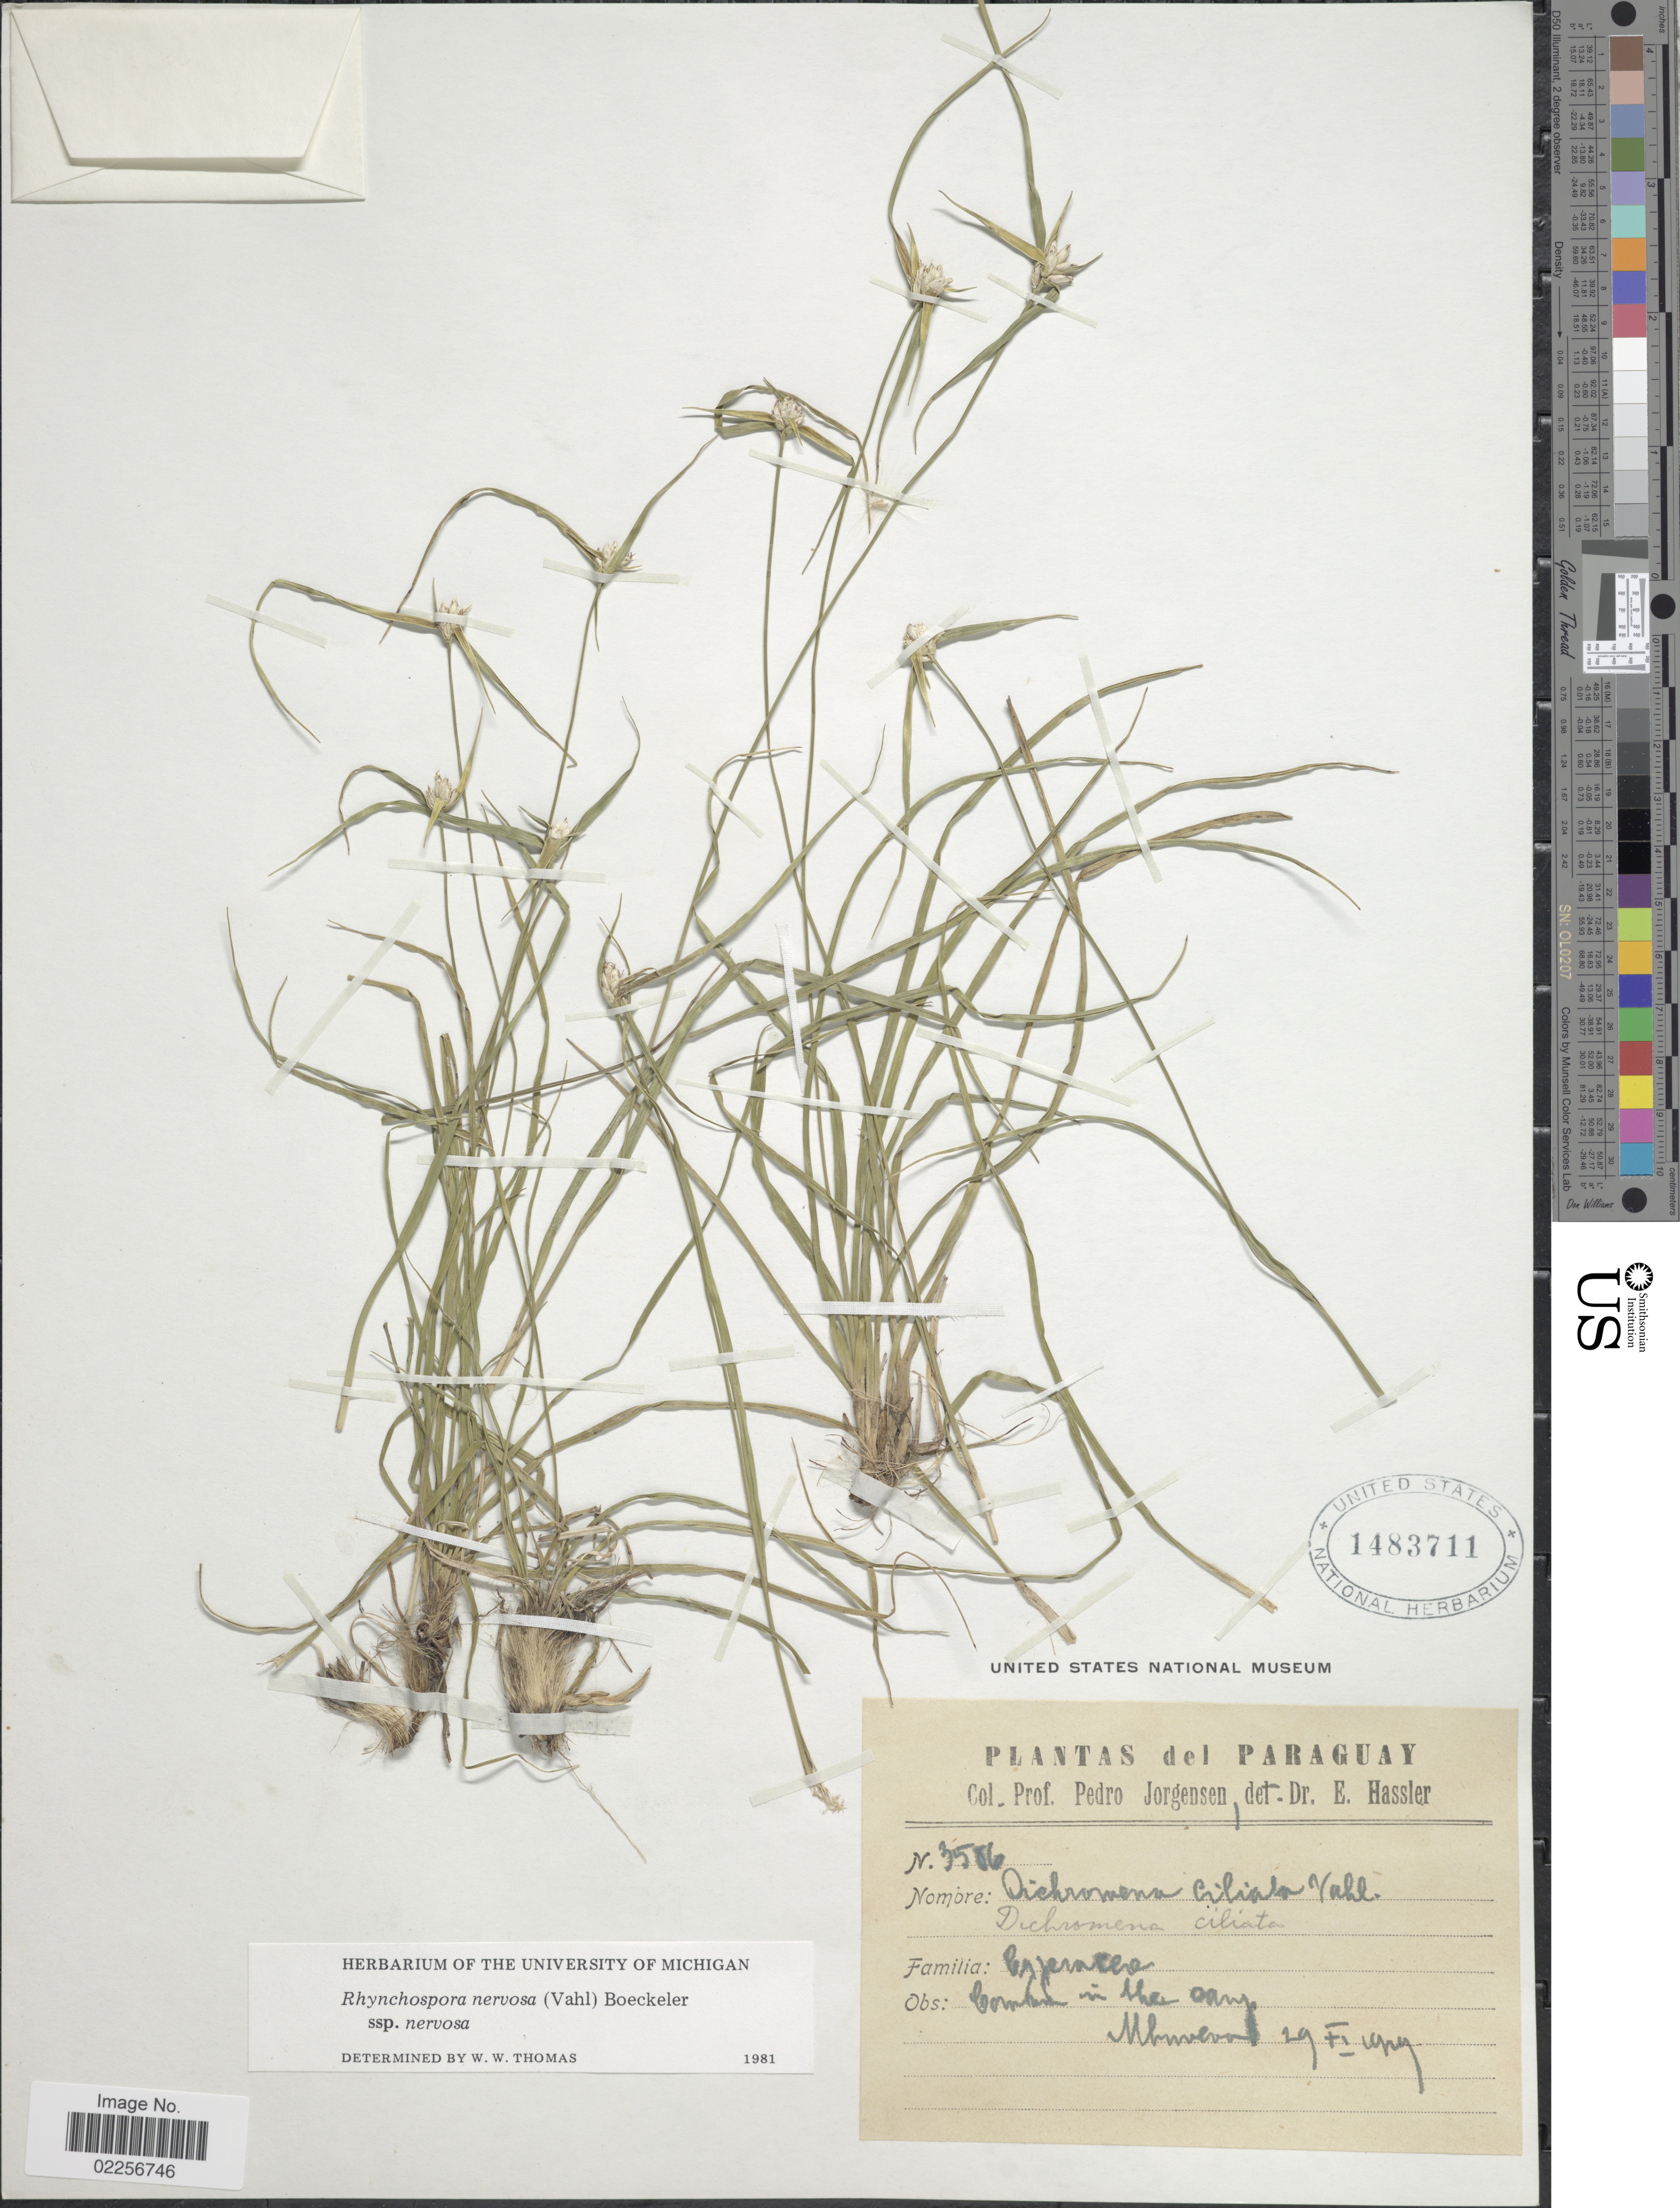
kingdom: Plantae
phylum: Tracheophyta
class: Liliopsida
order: Poales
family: Cyperaceae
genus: Rhynchospora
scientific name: Rhynchospora nervosa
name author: (Vahl) Boeckeler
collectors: P. Jörgensen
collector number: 3586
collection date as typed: Transcribed d/m/y: 29/2/1929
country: Paraguay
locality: Mburero.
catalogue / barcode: US 1483711